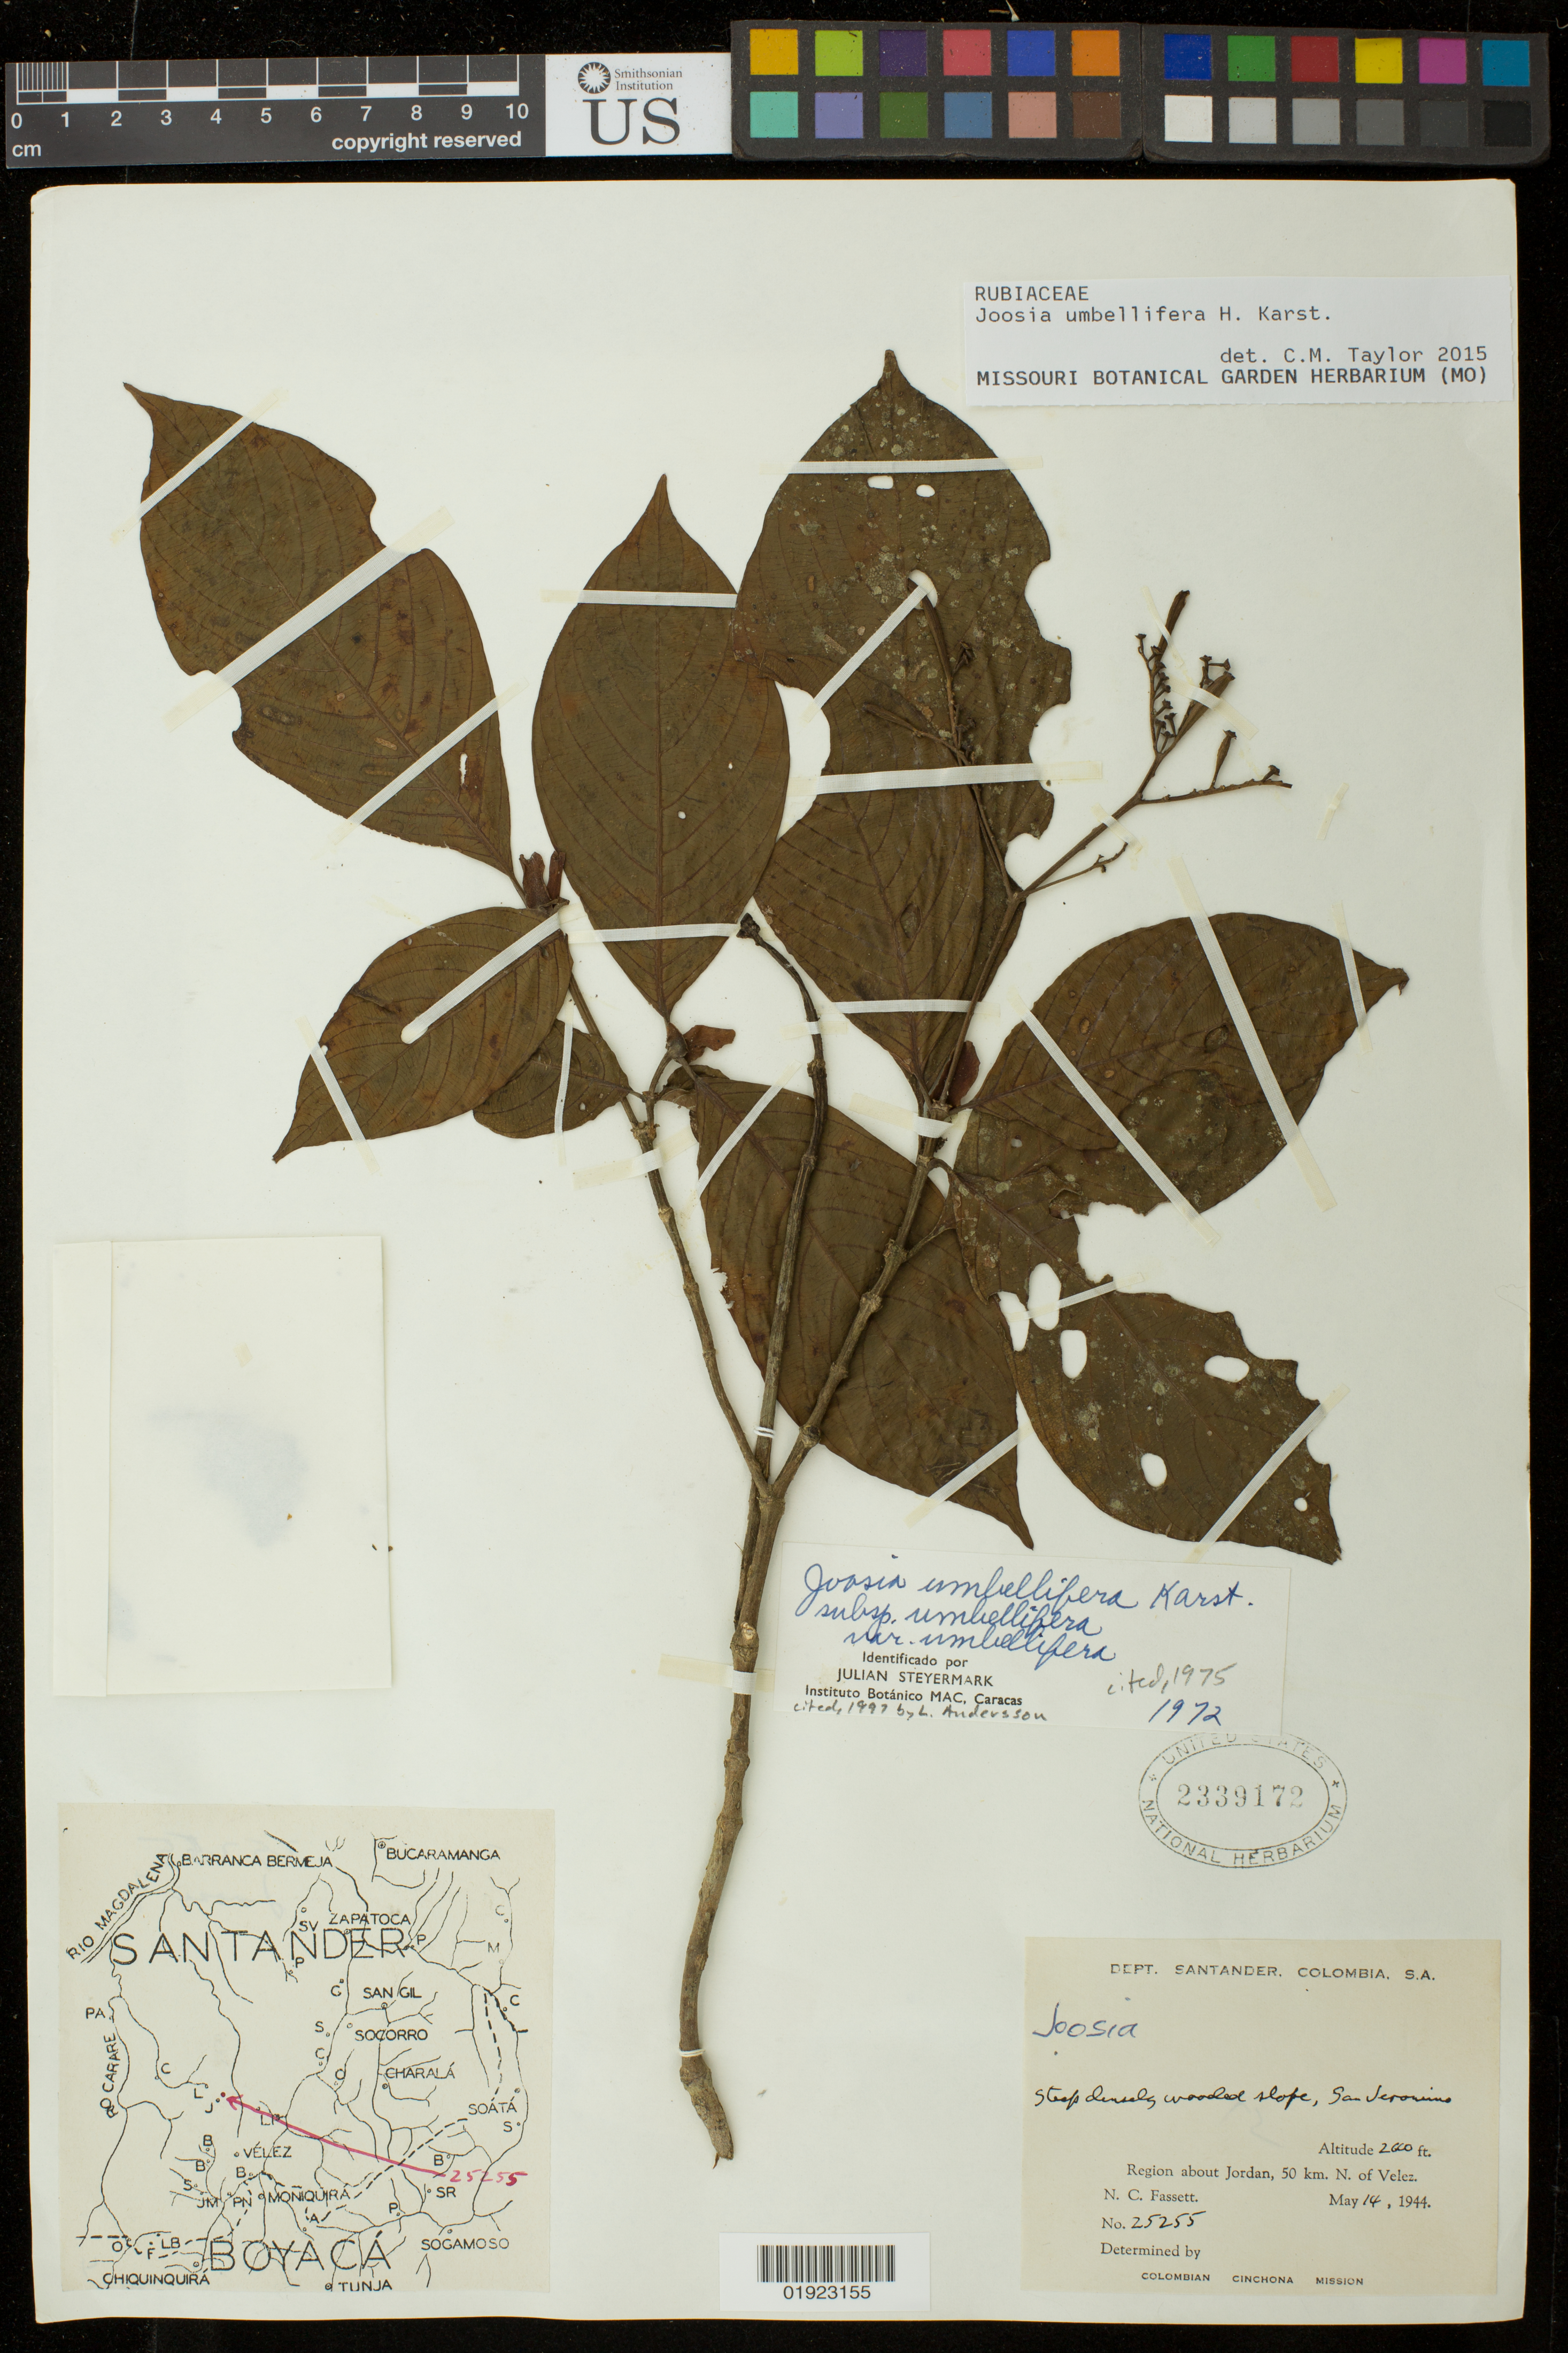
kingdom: Plantae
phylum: Tracheophyta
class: Magnoliopsida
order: Gentianales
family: Rubiaceae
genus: Joosia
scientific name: Joosia umbellifera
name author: H. Karst.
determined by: Taylor, Charlotte M.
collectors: N. C. Fassett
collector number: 25255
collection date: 1944-05-14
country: Colombia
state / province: Santander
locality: San Jeronimo. Region about Jordan, 50 km. N. of Velez.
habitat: Steep, densely wooded slope.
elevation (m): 792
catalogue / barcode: US 2339172